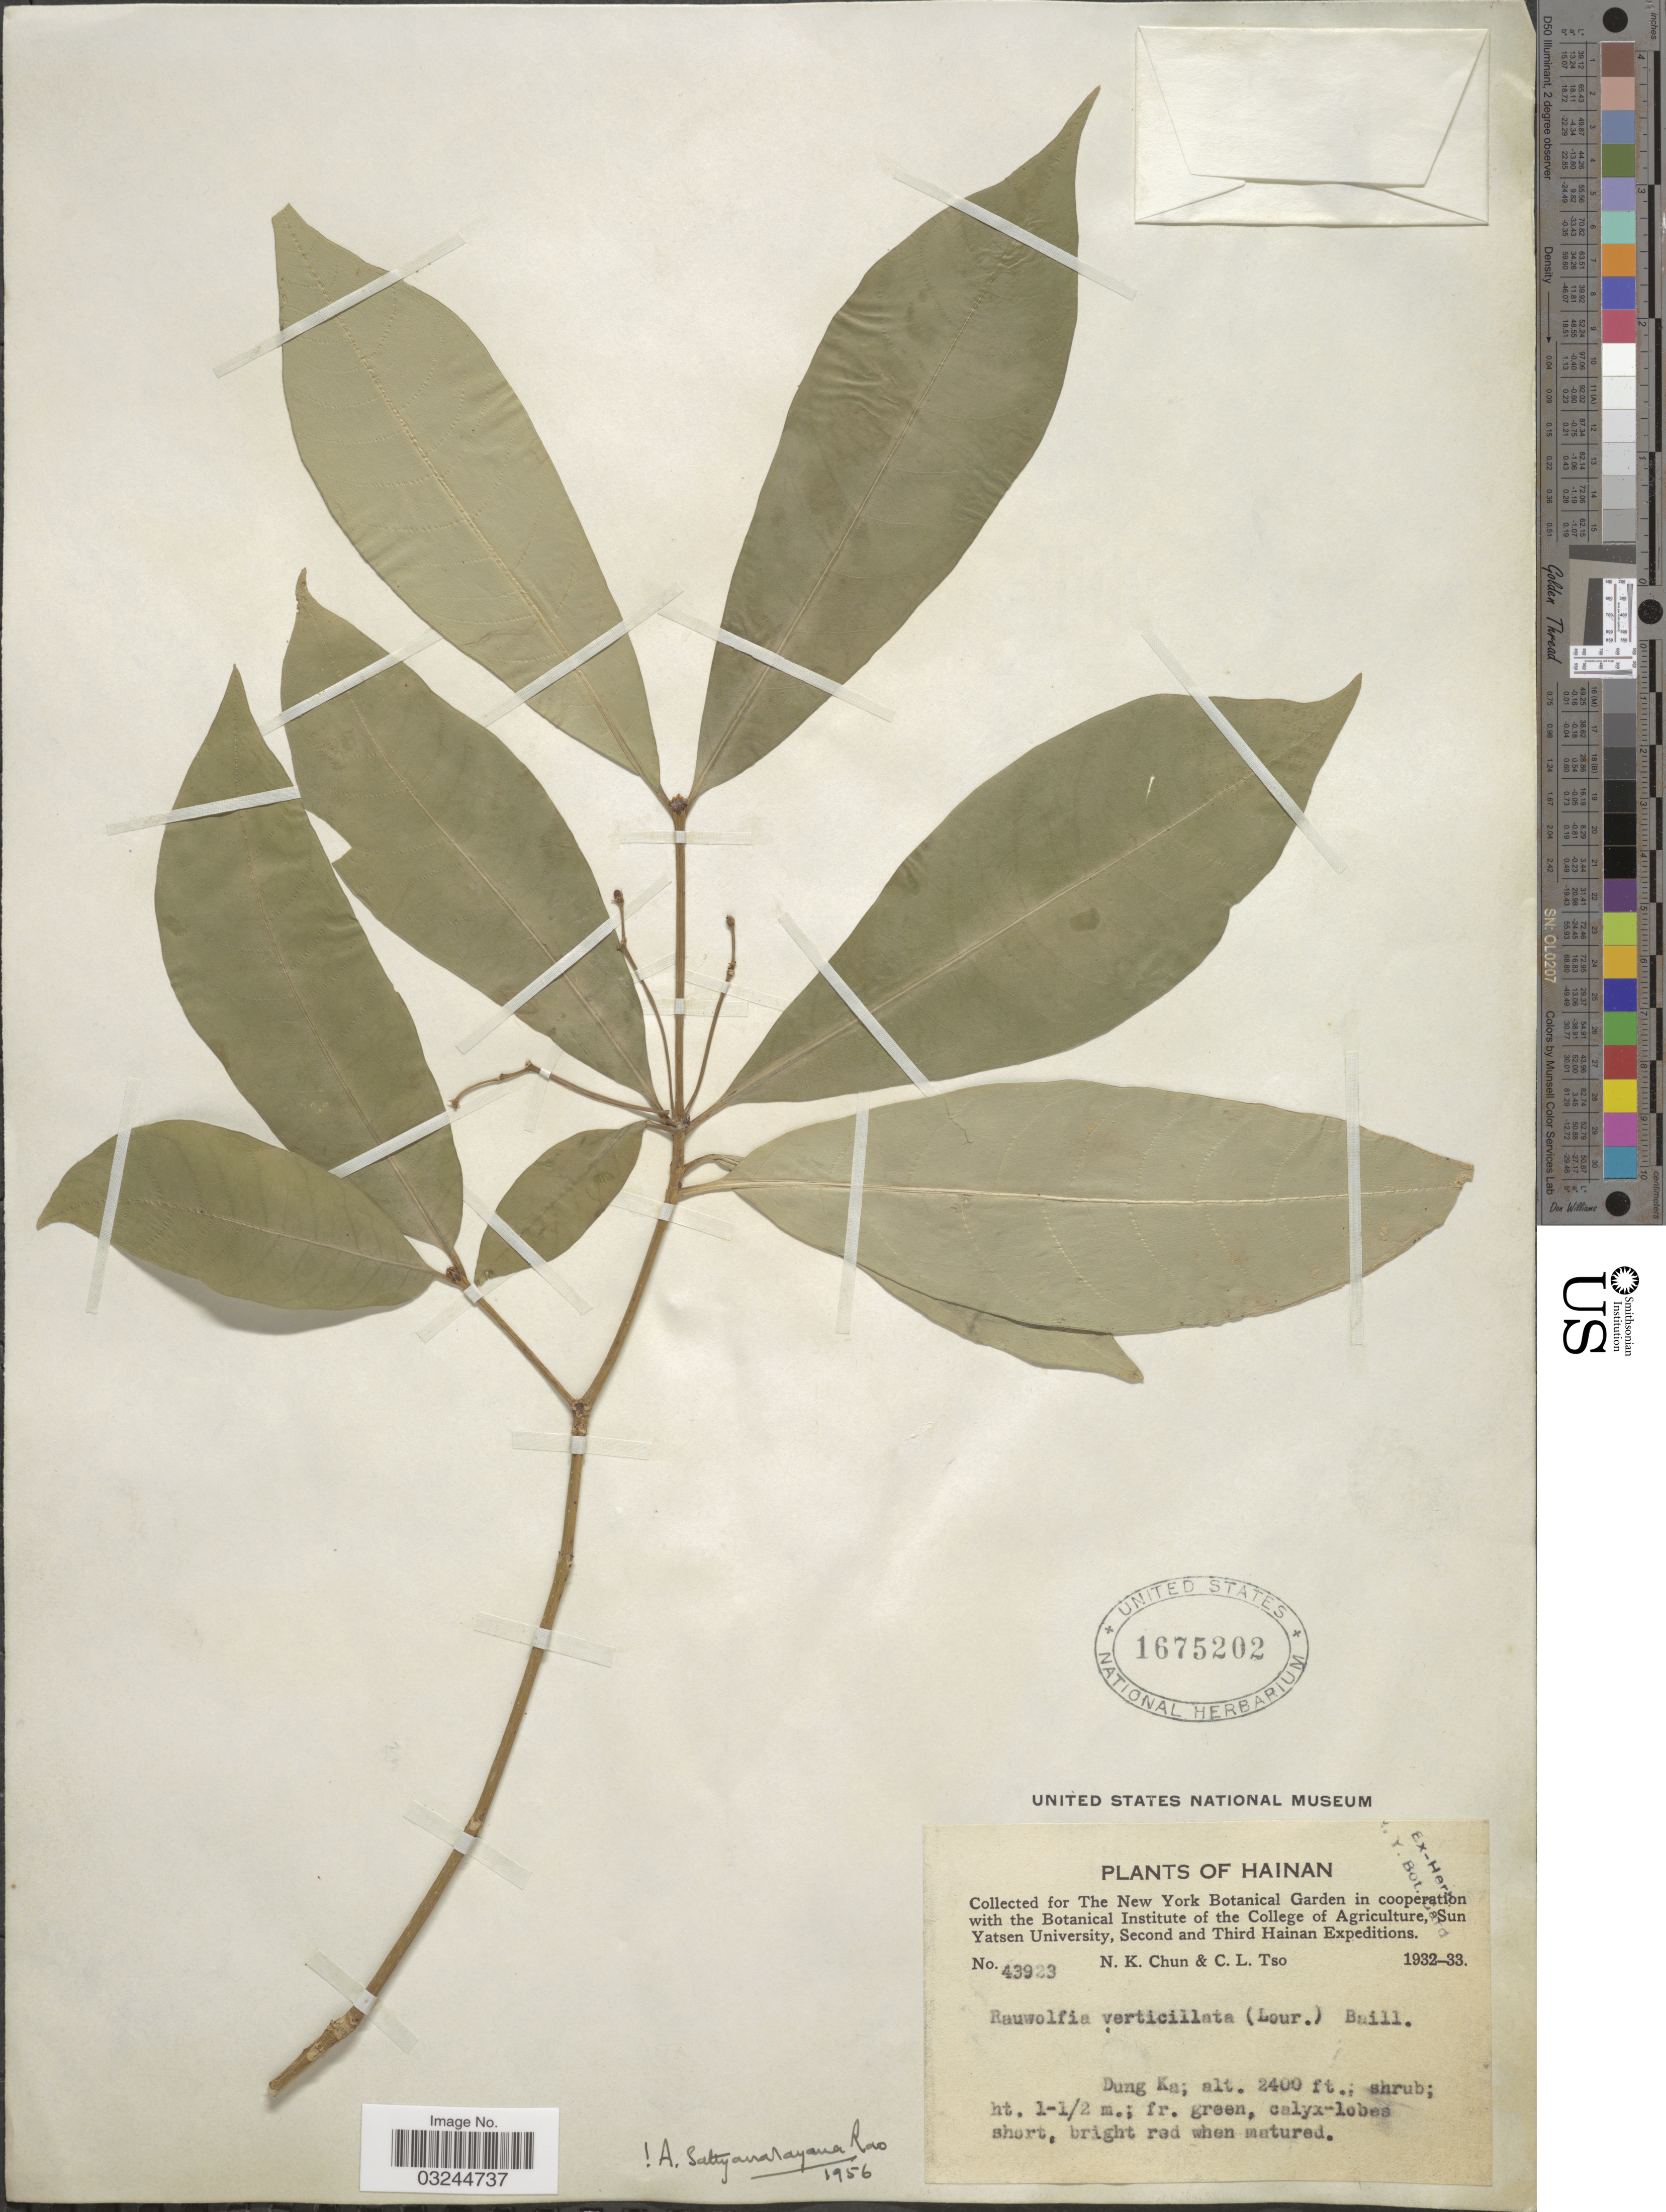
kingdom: Plantae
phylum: Tracheophyta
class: Magnoliopsida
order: Gentianales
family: Apocynaceae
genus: Rauvolfia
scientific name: Rauvolfia verticillata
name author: (Lour.) Baill.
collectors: N. K. Chun & C. Tso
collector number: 43923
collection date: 1932/1933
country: China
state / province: Hainan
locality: Dung Ka.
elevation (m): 732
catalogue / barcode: US 1675202